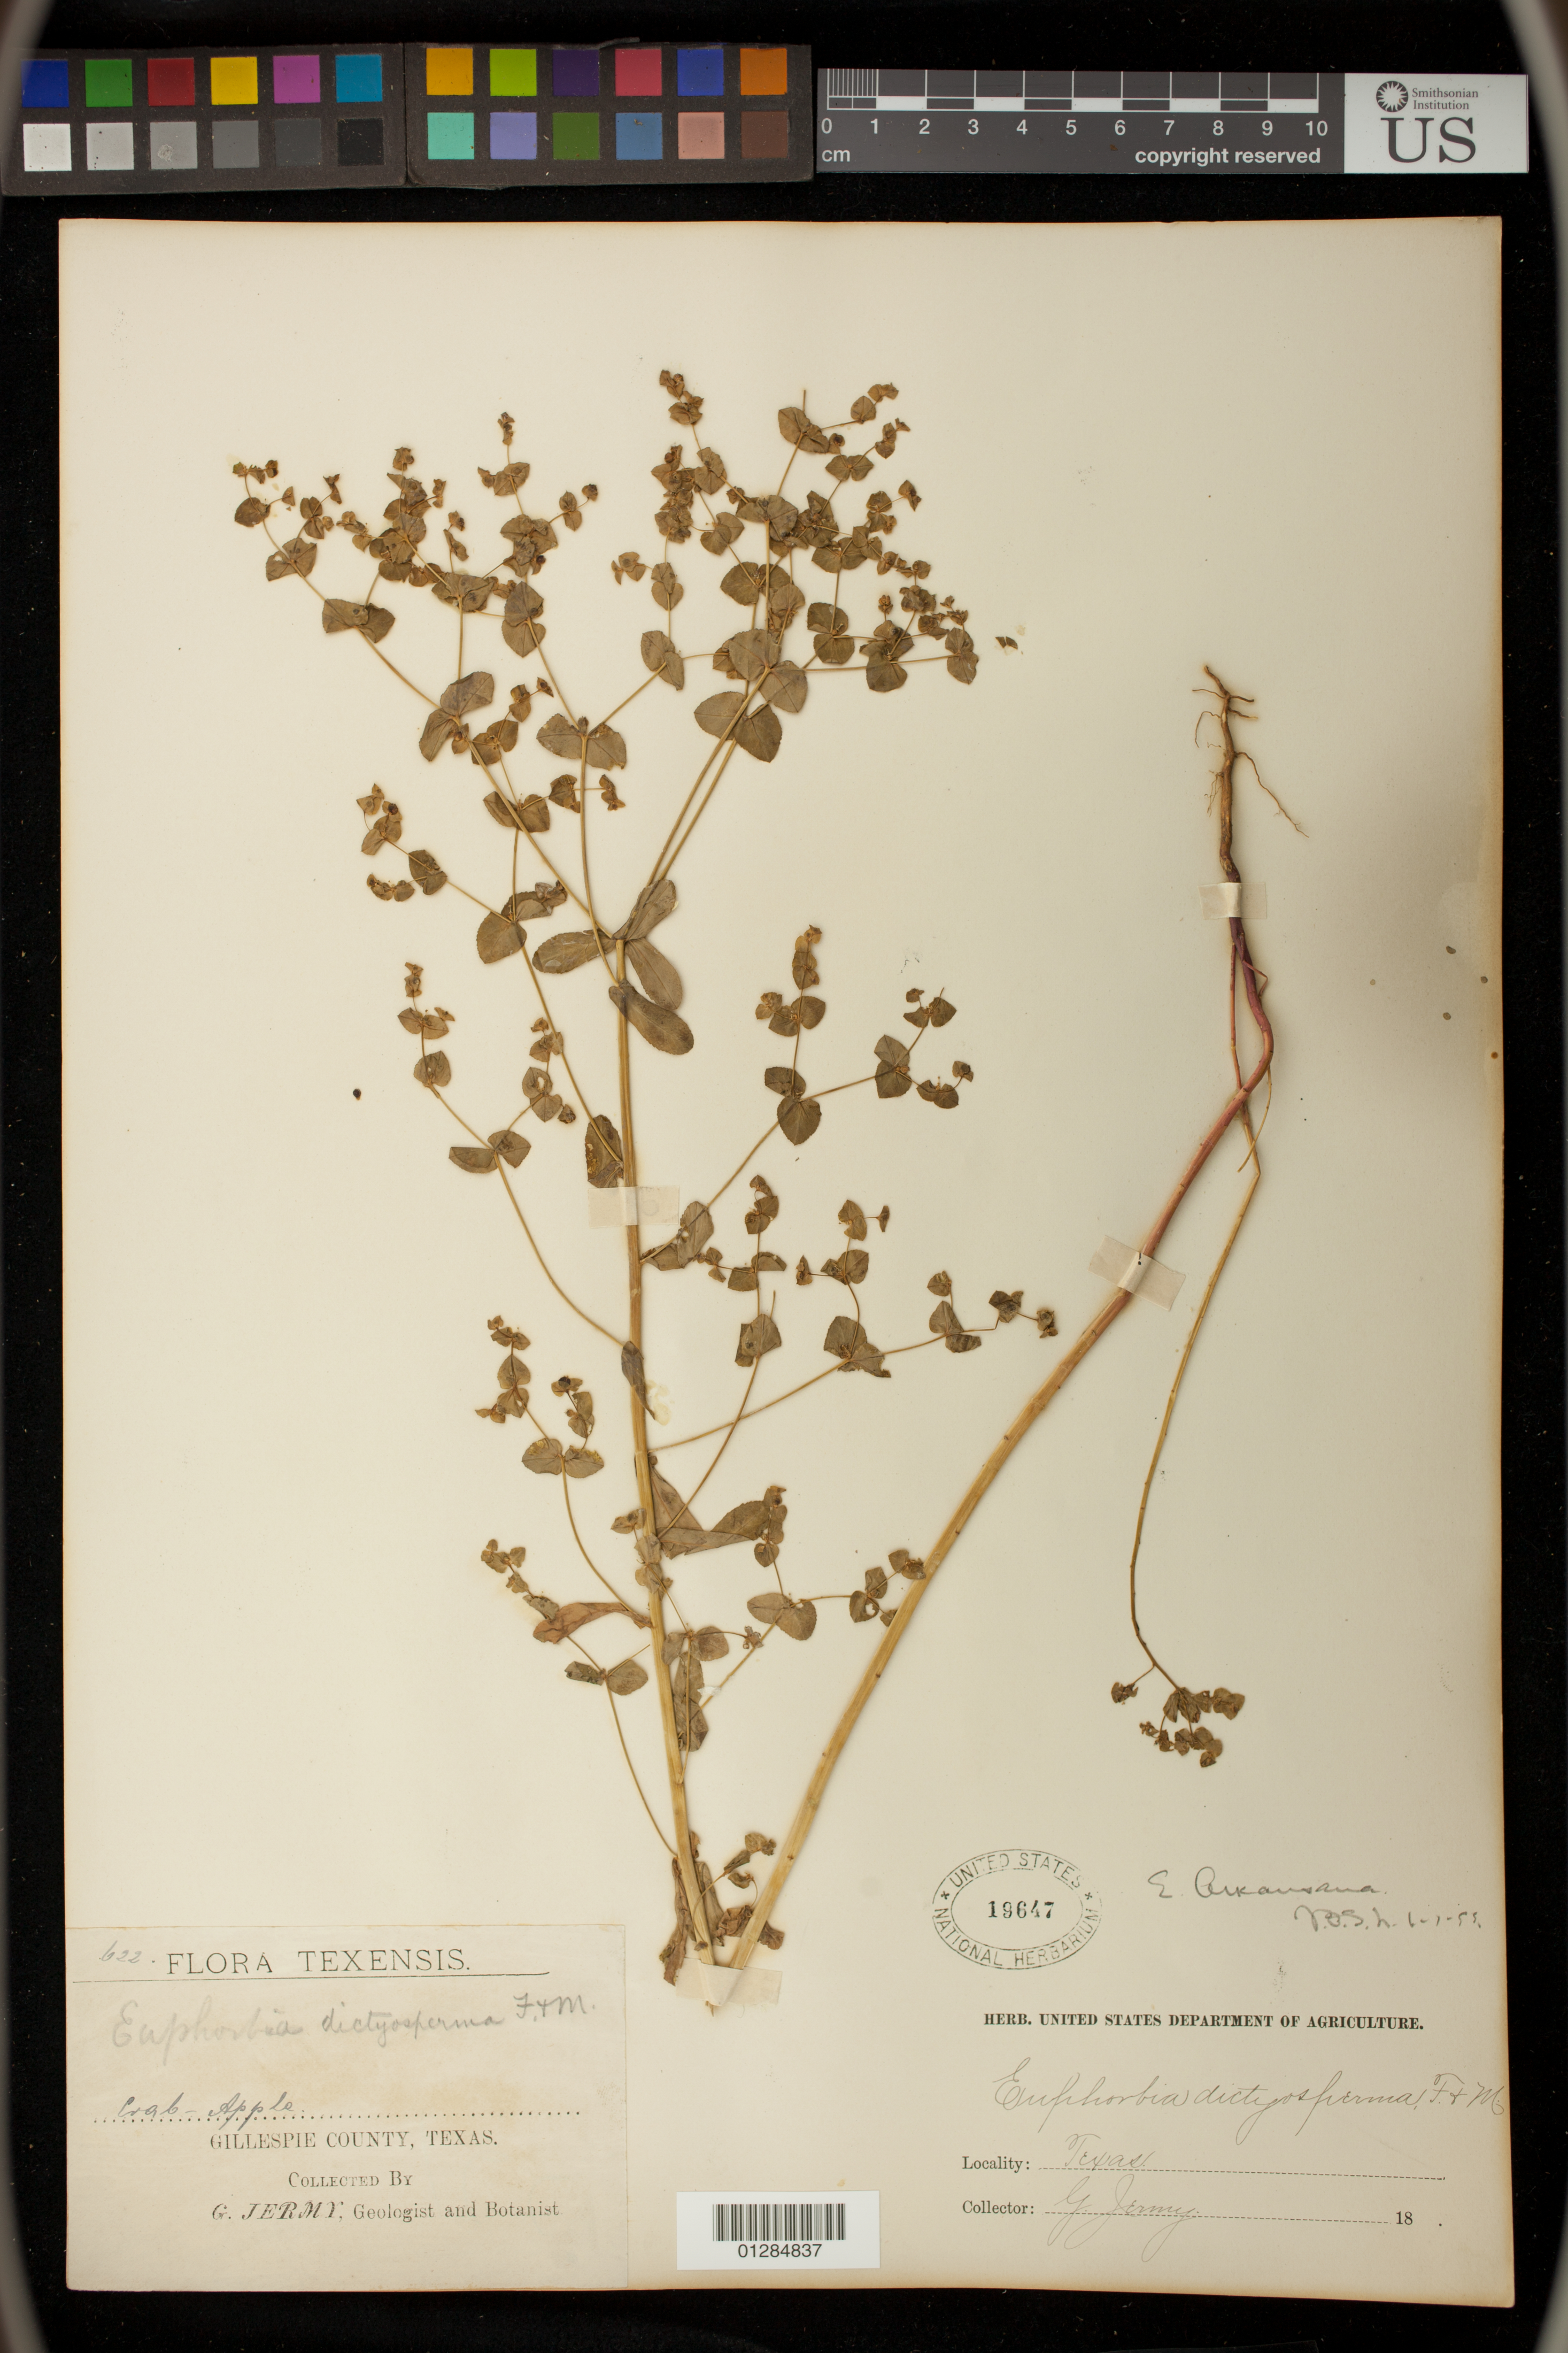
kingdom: Plantae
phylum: Tracheophyta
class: Magnoliopsida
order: Malpighiales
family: Euphorbiaceae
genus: Euphorbia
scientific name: Euphorbia spathulata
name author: Lam.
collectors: G. Jermy (herb.)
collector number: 622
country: United States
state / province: Texas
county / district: Gillespie County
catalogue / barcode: US 19647